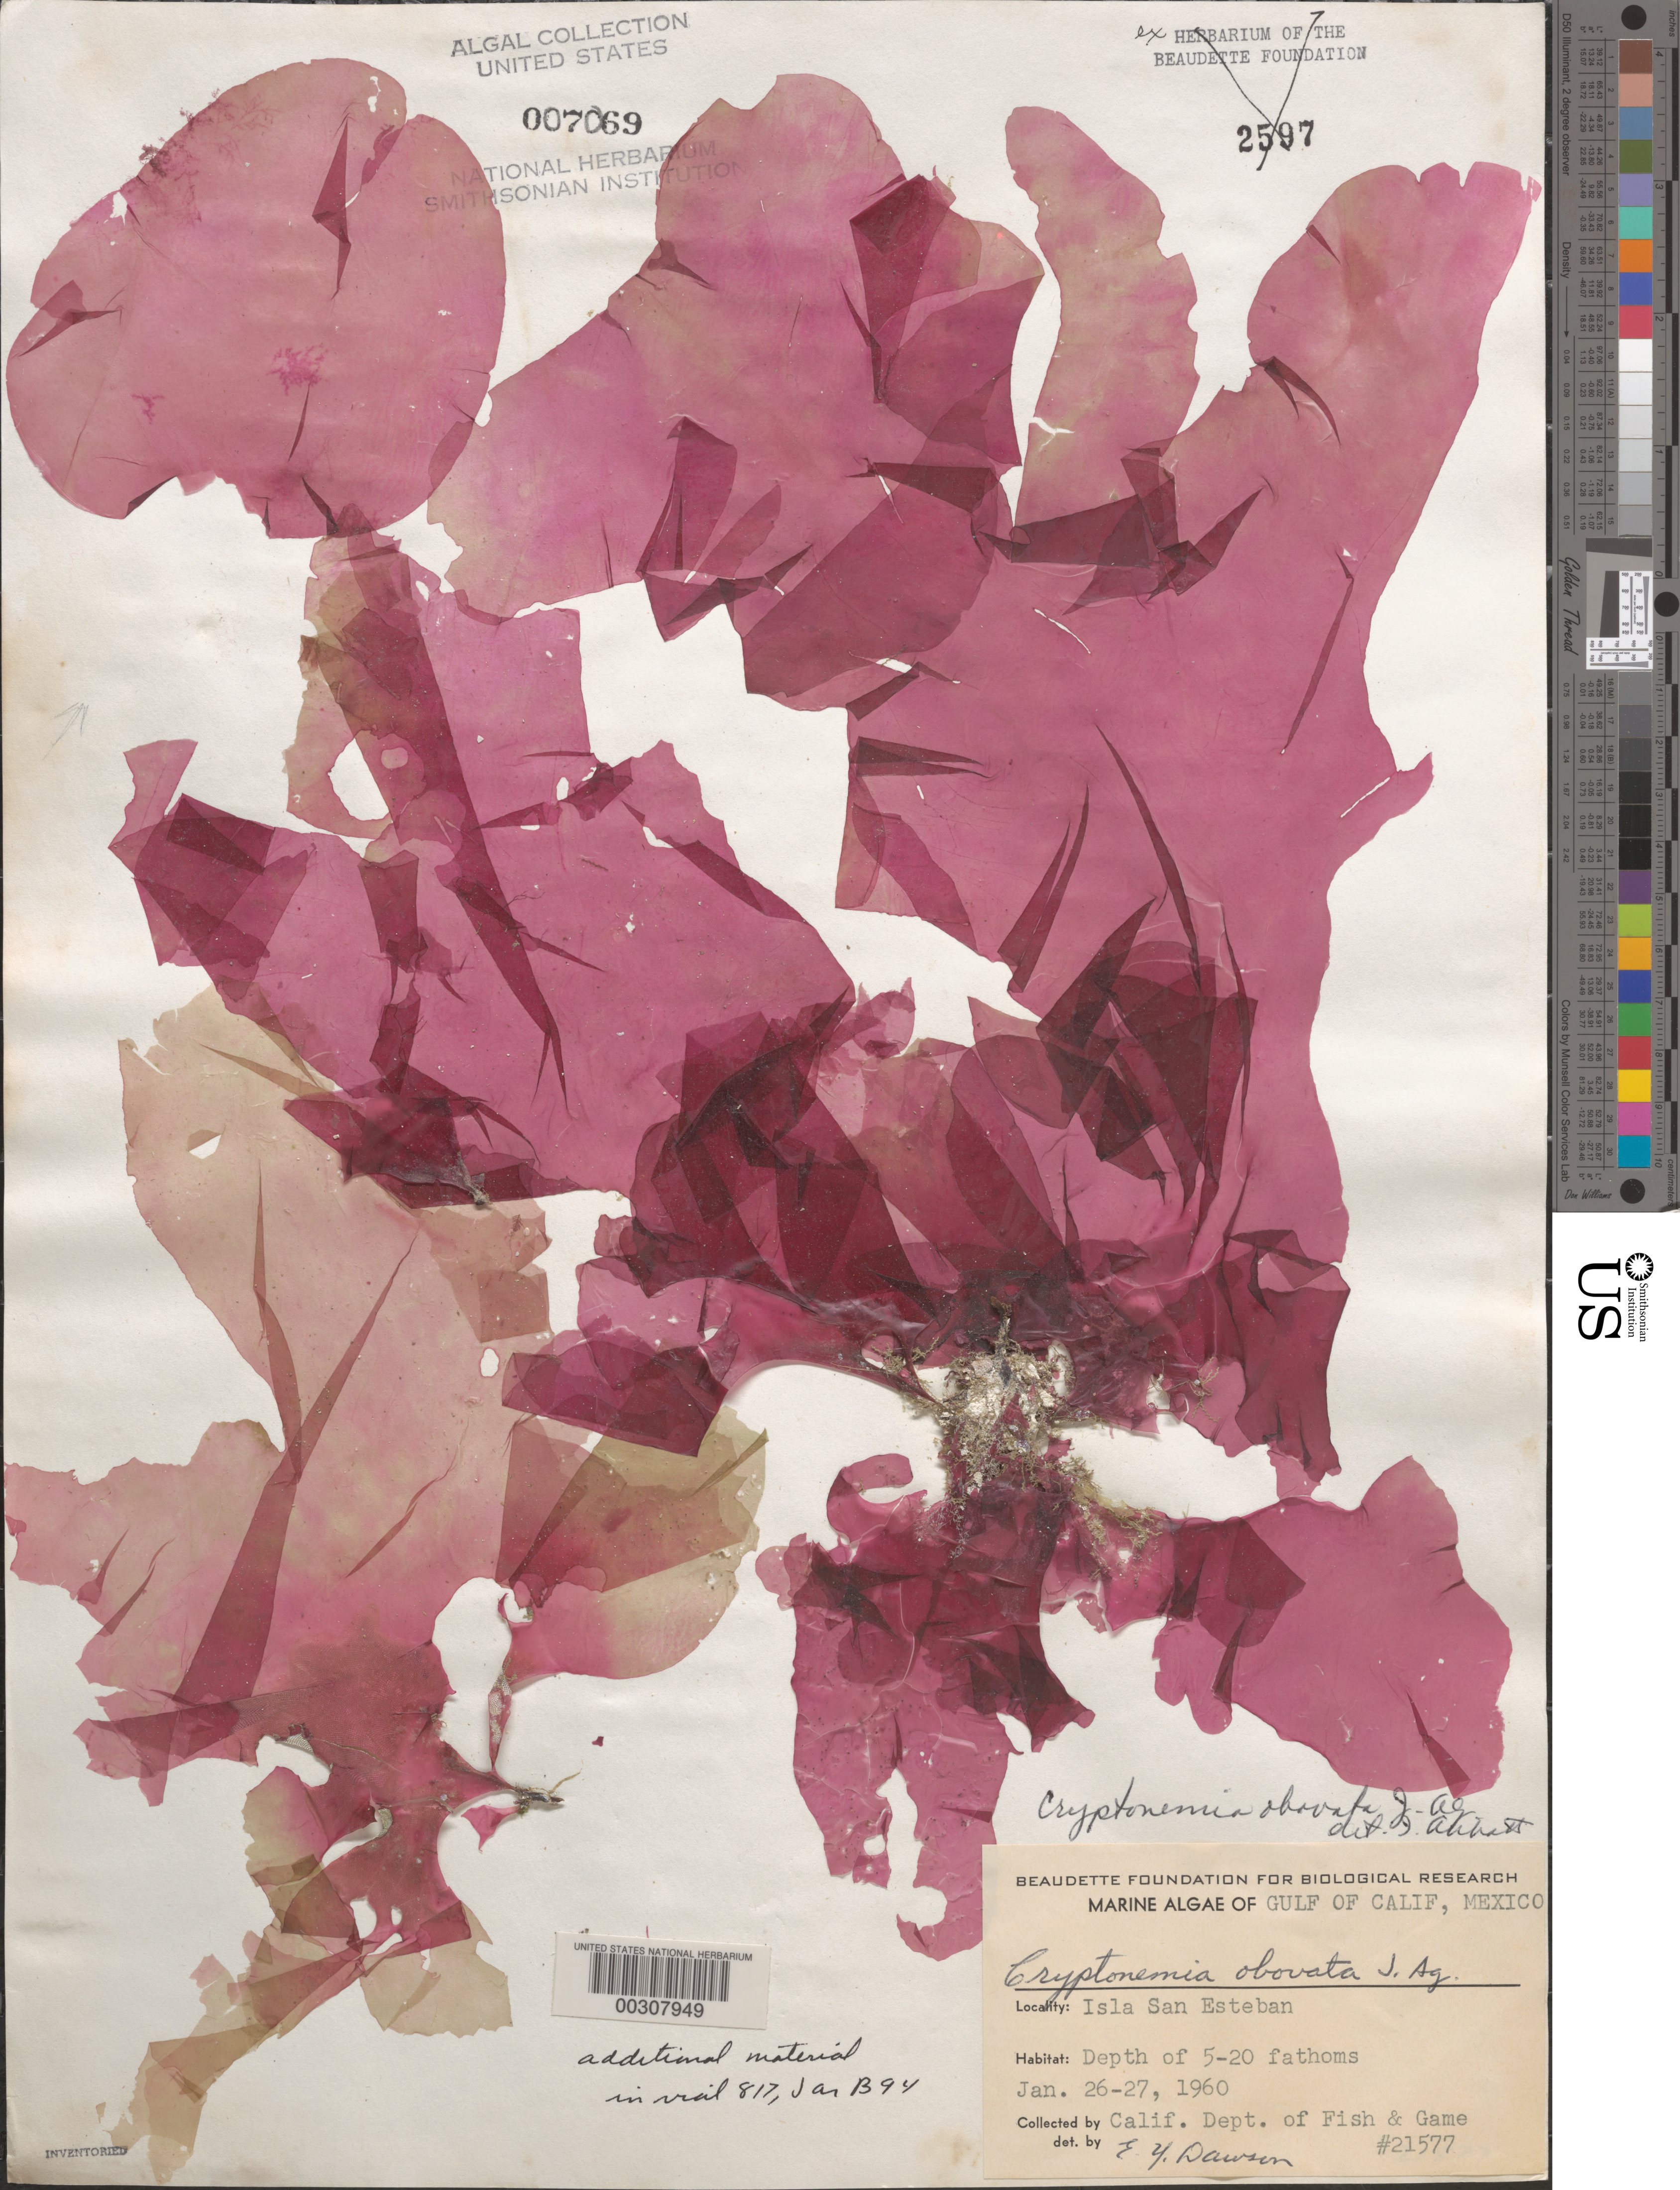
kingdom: Plantae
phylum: Rhodophyta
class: Florideophyceae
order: Halymeniales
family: Halymeniaceae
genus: Cryptonemia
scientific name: Cryptonemia obovata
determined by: Abbott, Isabella A.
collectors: California Dept of Fish & Game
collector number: EYD 21577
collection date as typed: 26 Jan 1960 TO 27 Jan 1960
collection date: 1960-01-26/1960-01-27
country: Mexico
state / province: Baja California Norte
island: Isla San Esteban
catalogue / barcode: US 7069